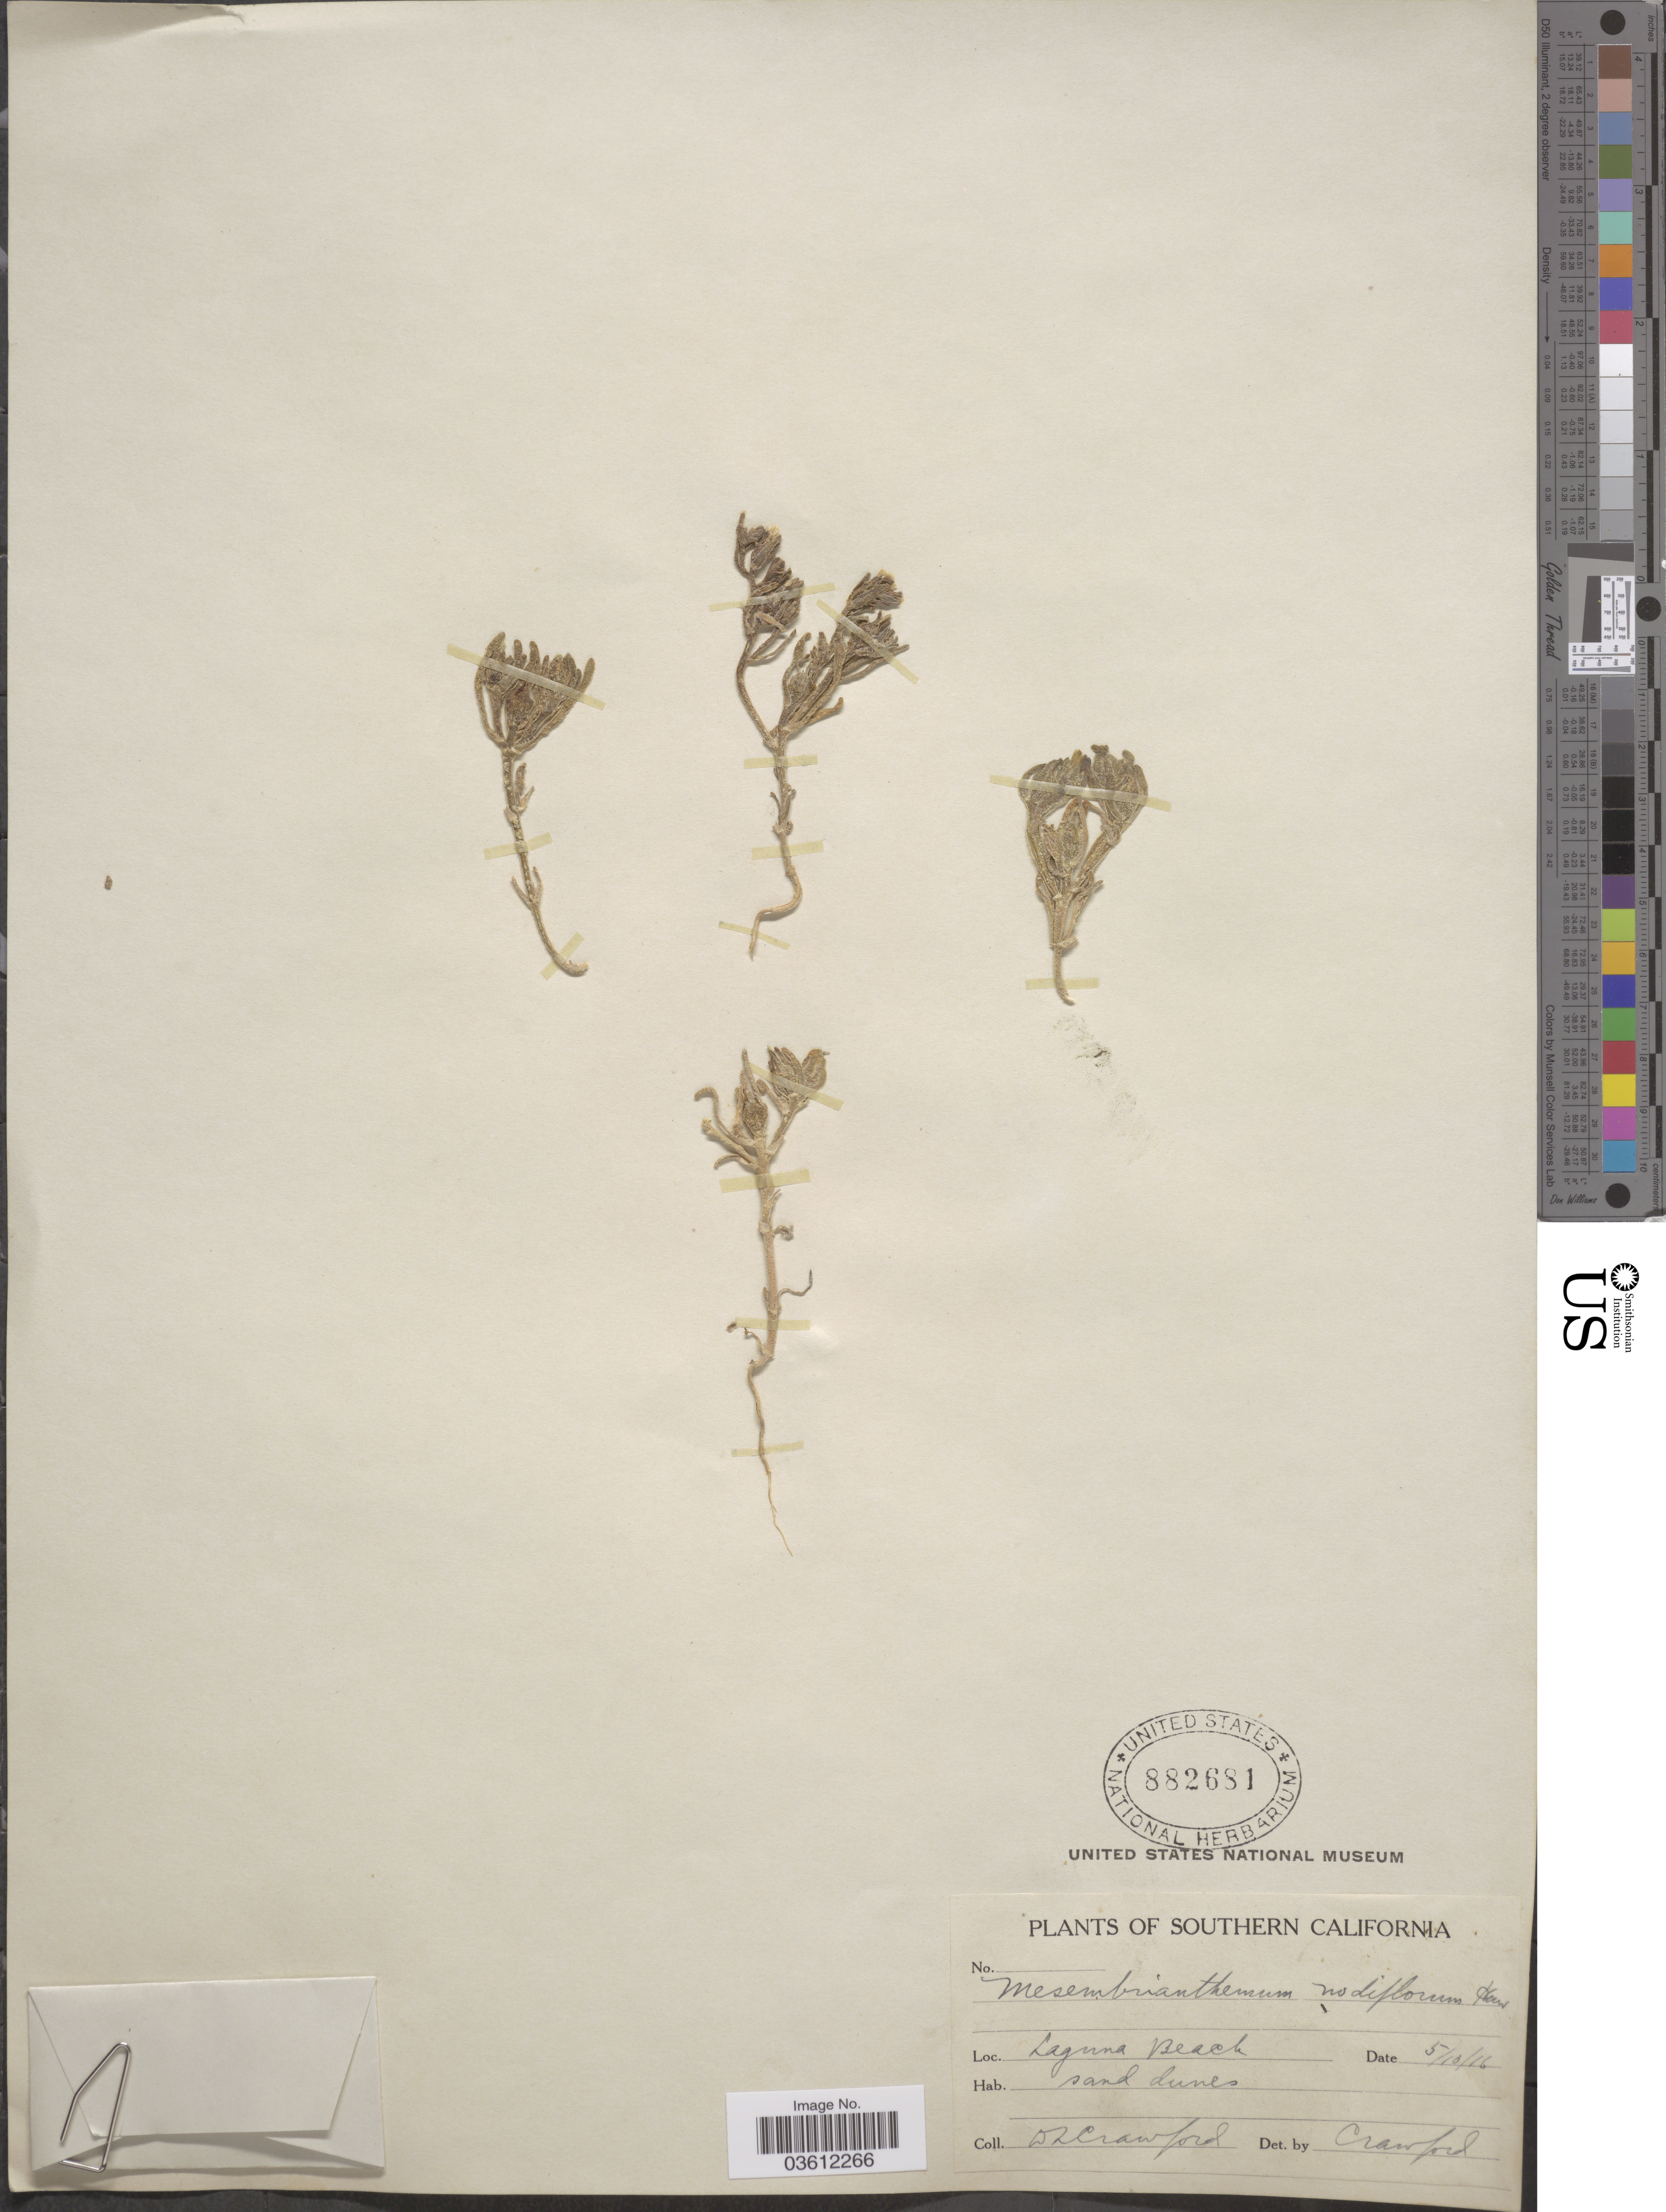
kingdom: Plantae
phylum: Tracheophyta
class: Magnoliopsida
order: Caryophyllales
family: Aizoaceae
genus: Mesembryanthemum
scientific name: Mesembryanthemum nodiflorum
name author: L.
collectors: D. L. Crawford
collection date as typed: Transcribed d/m/y: 10/5/16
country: United States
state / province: California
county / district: Orange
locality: Southern California. Laguna Beach.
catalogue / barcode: US 882681